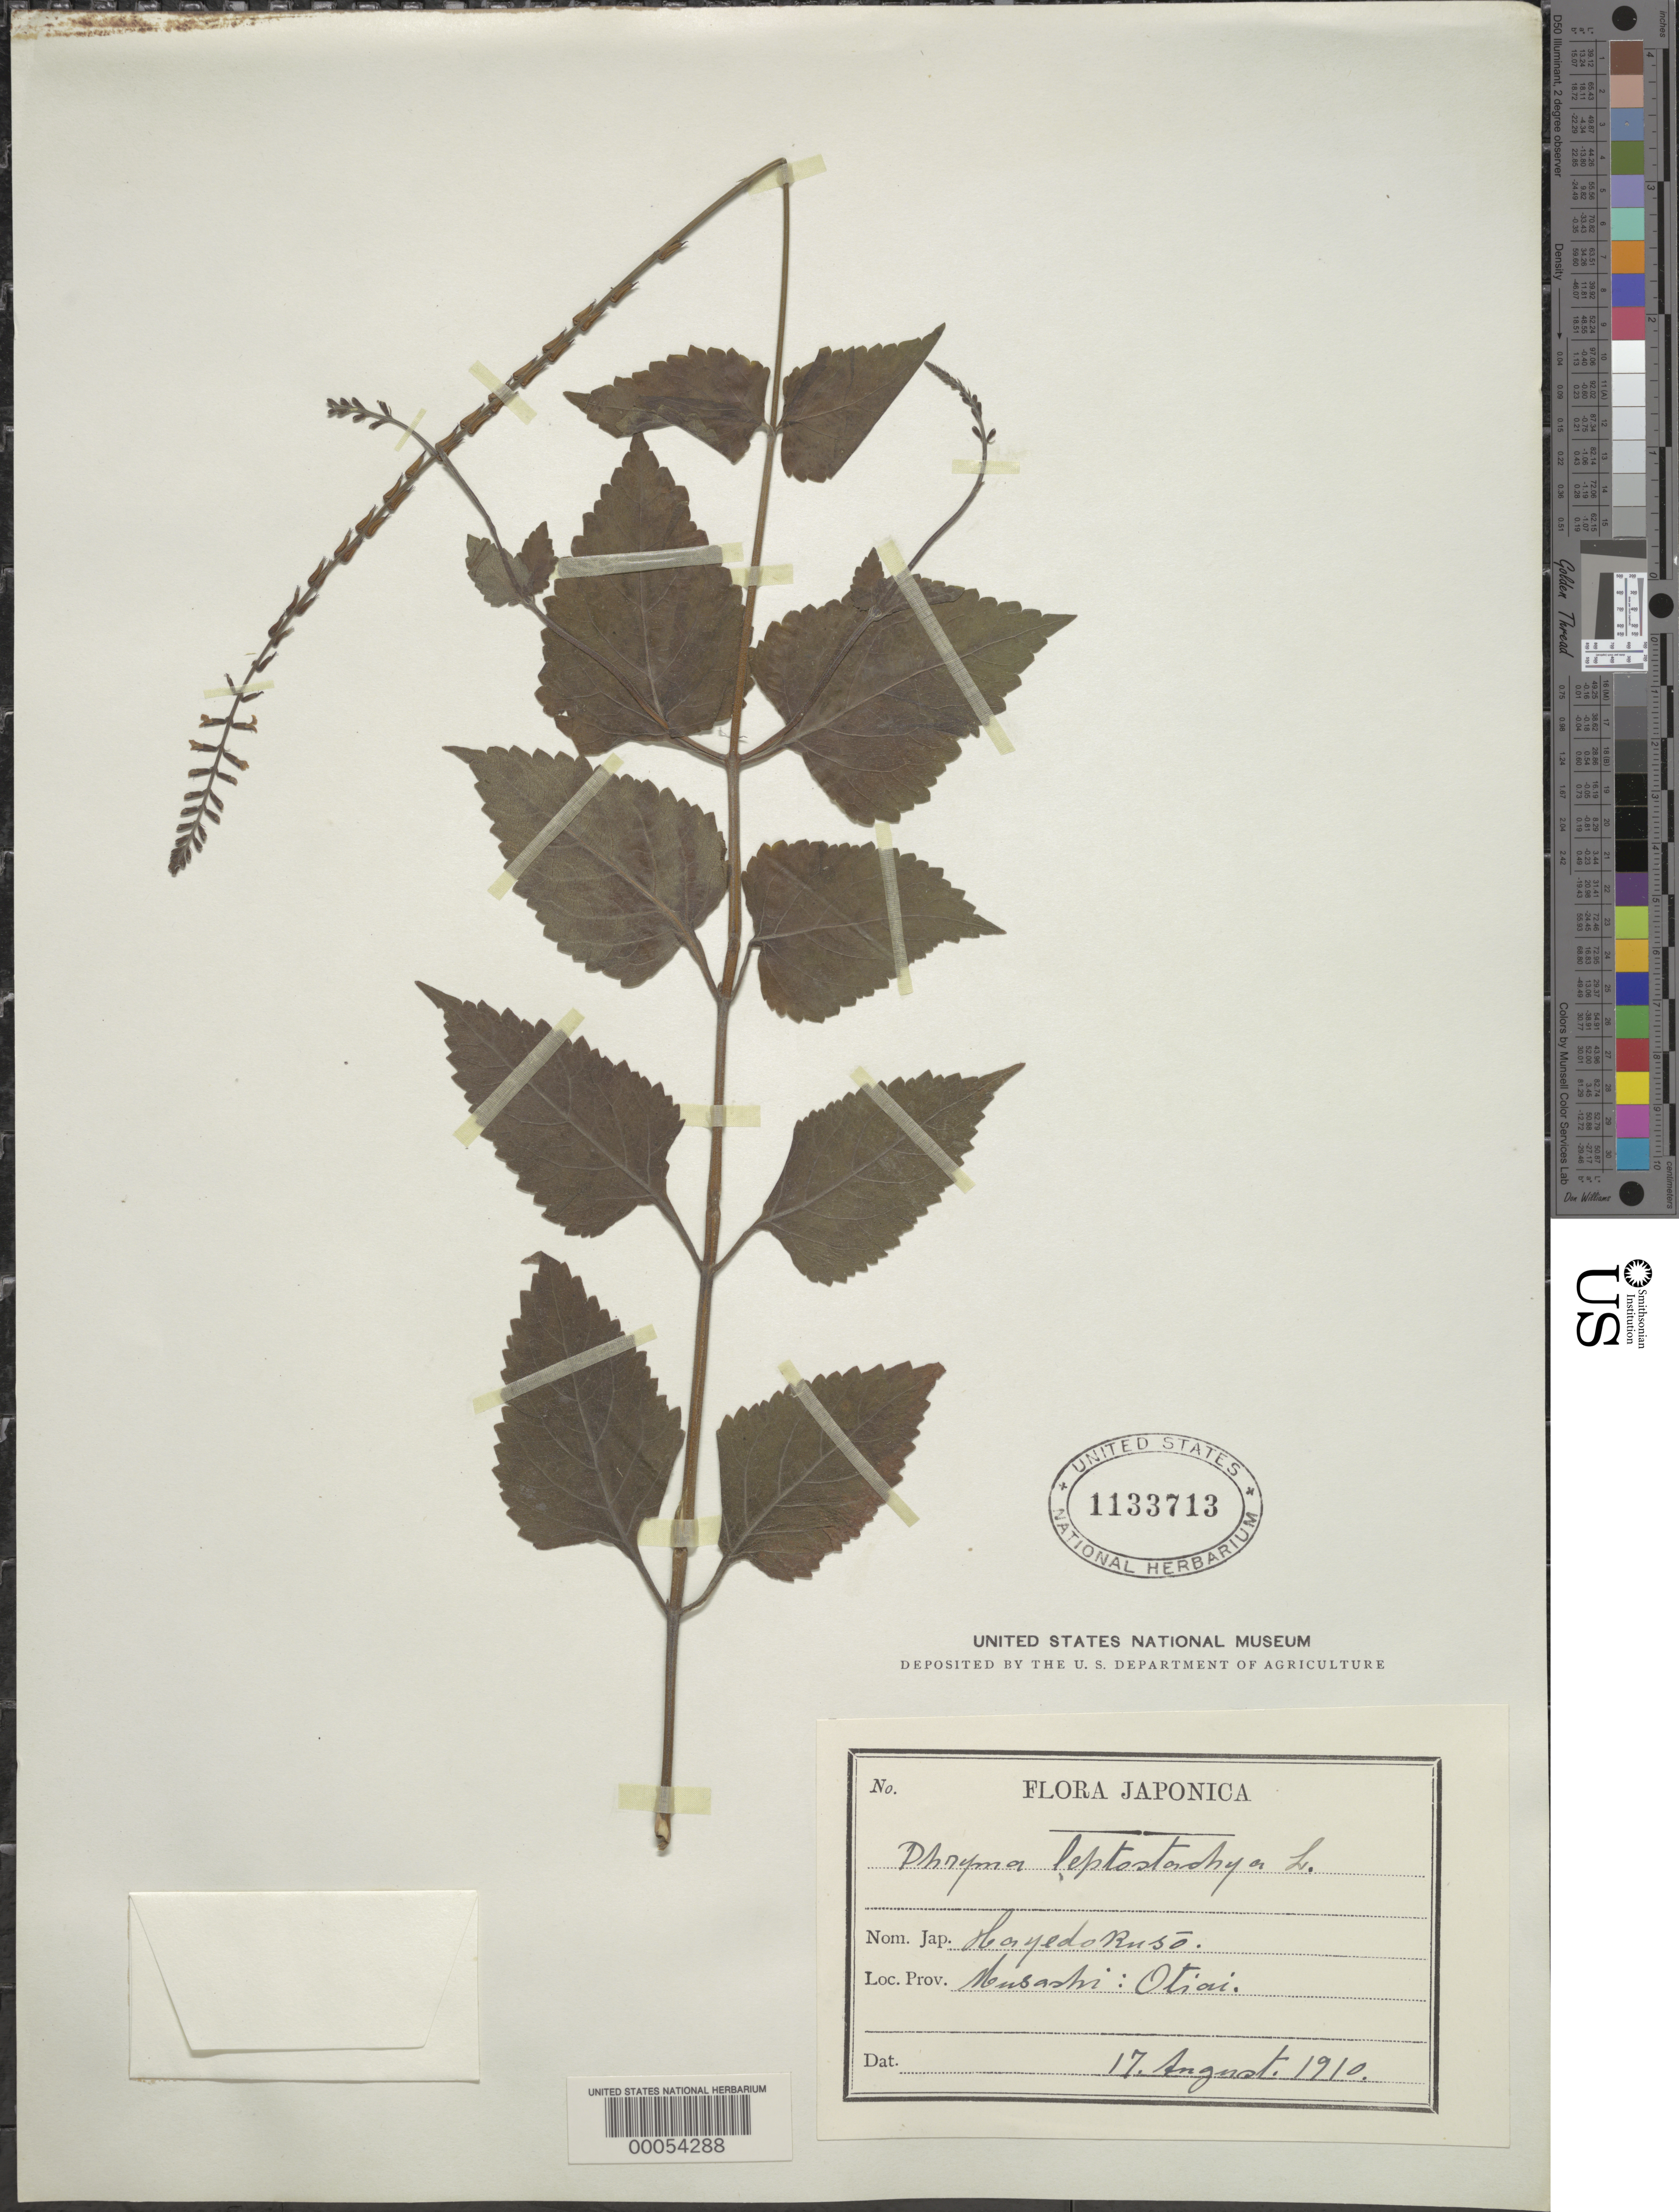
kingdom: Plantae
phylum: Tracheophyta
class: Magnoliopsida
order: Lamiales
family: Phrymaceae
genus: Phryma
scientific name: Phryma leptostachya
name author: L.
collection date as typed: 17 Aug 1910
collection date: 1910-08-17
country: Japan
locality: Musashino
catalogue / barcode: US 1133713